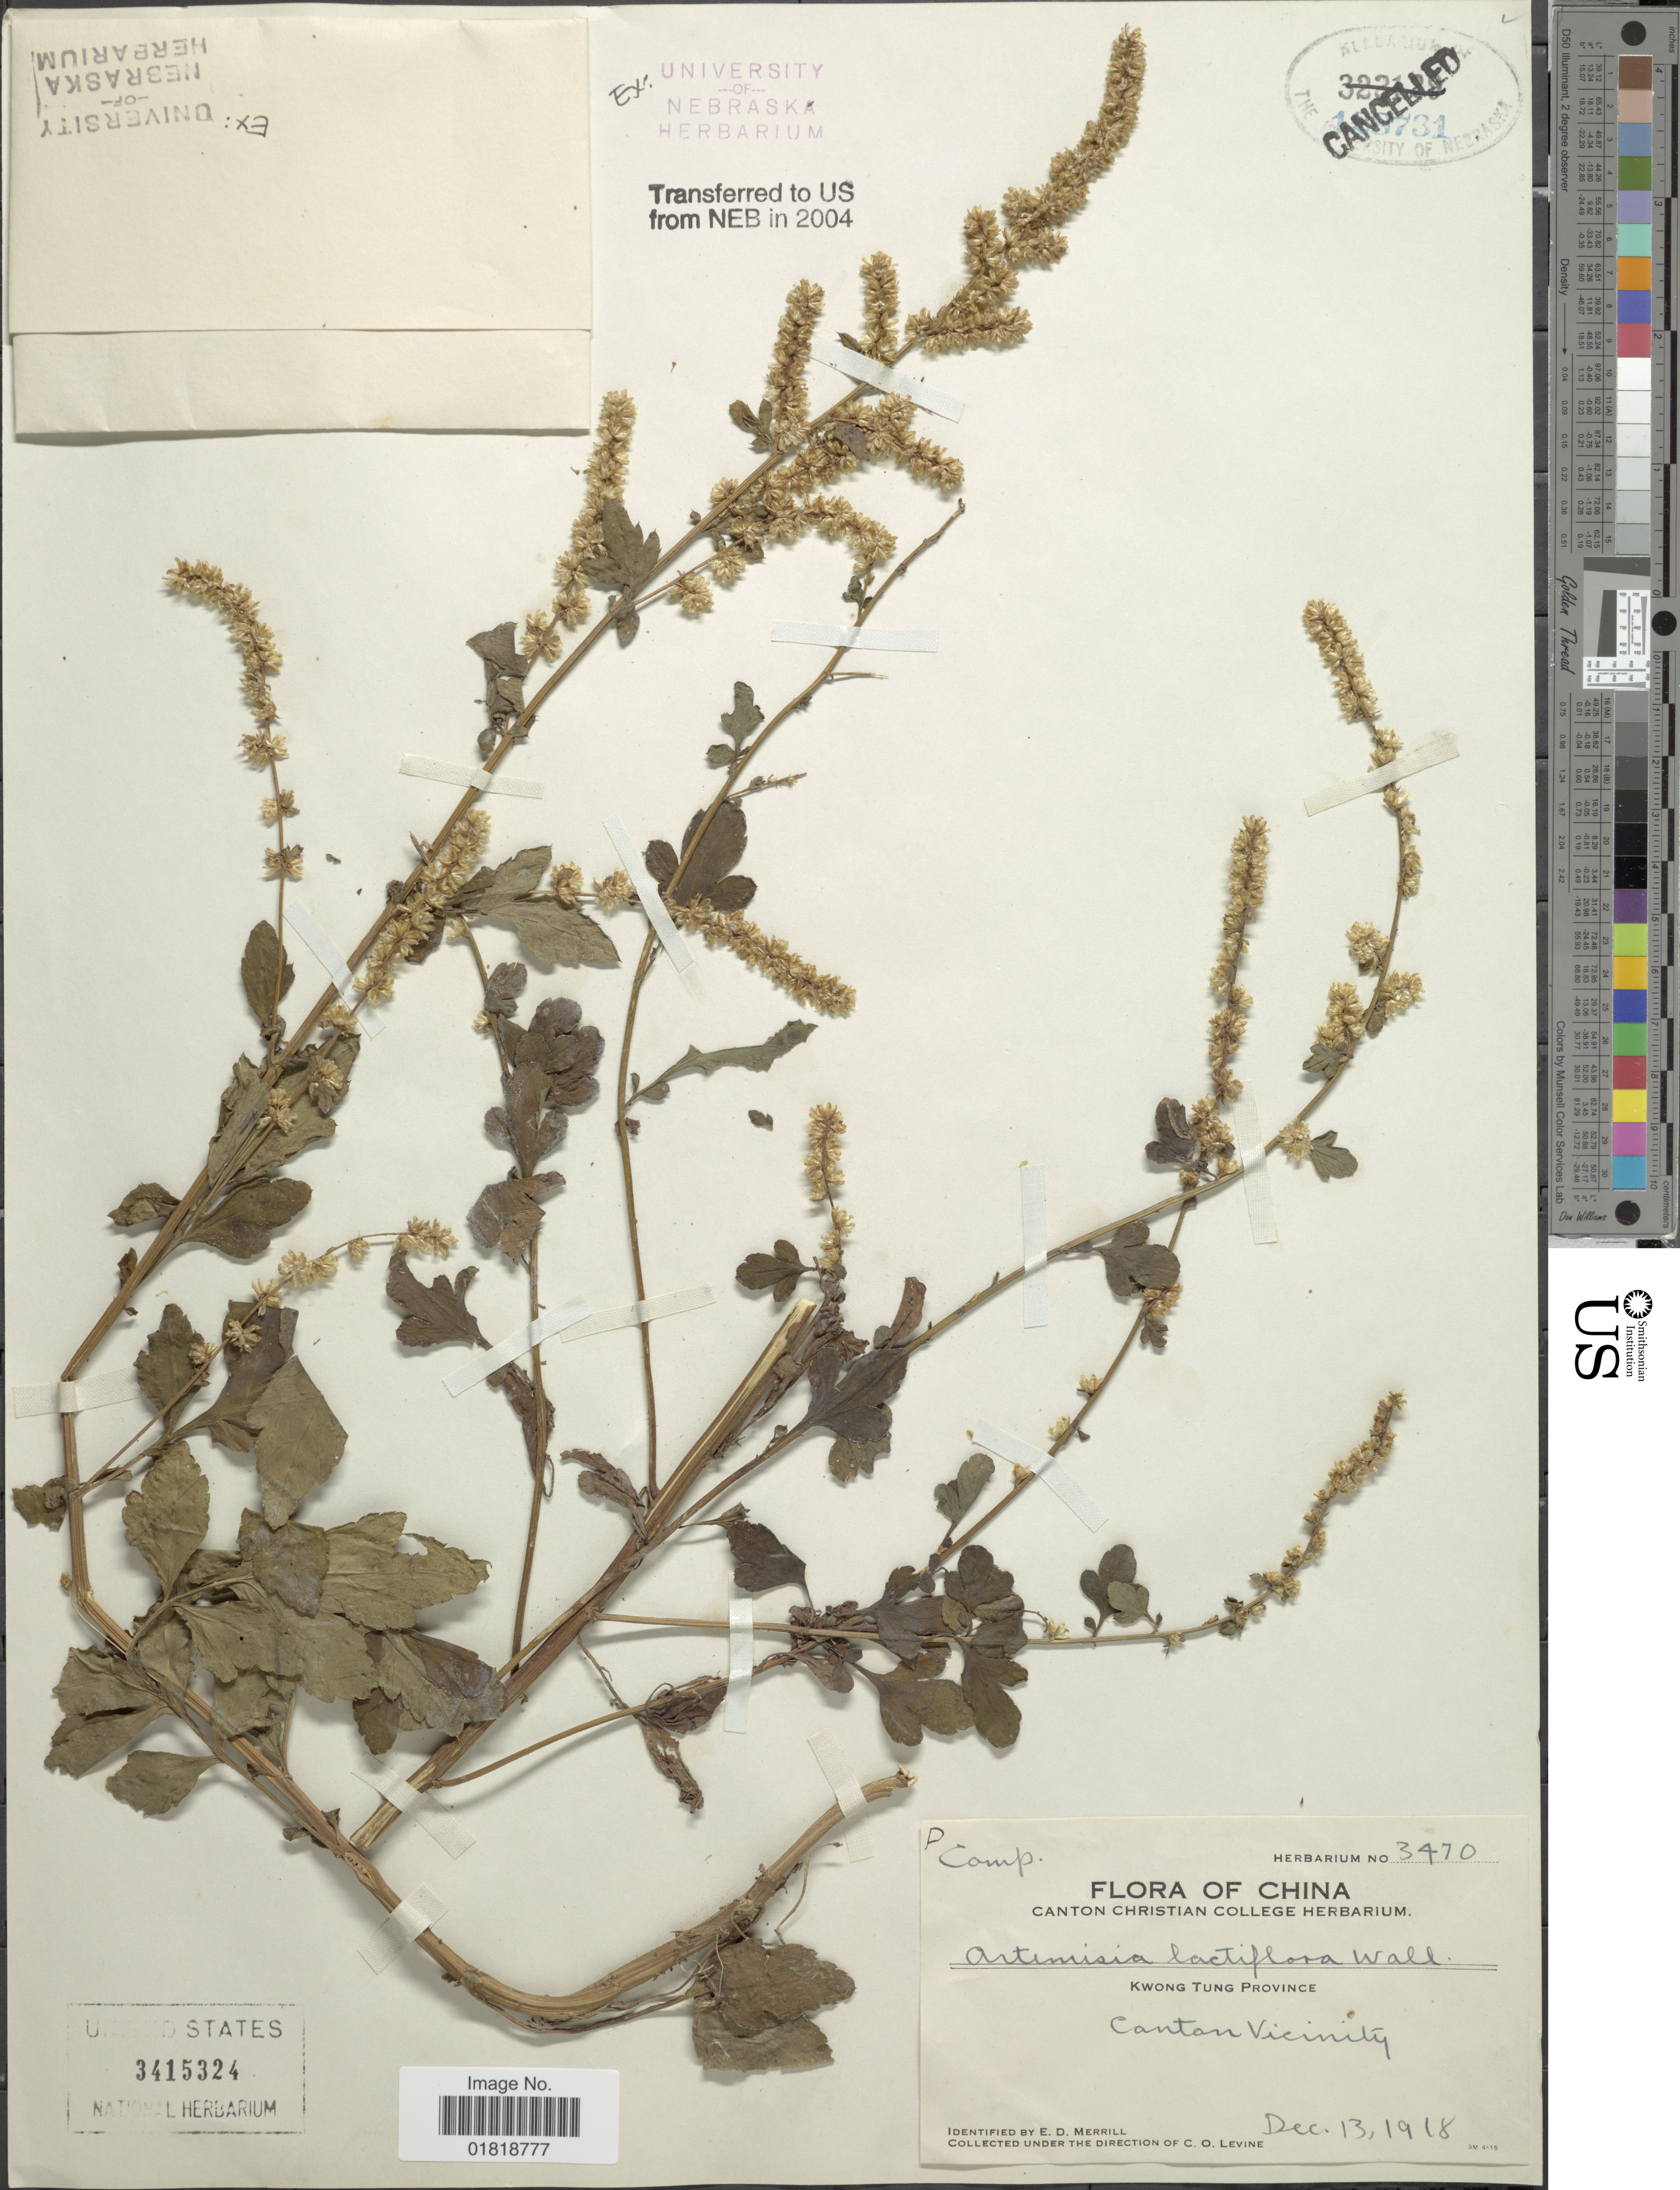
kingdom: Plantae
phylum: Tracheophyta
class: Magnoliopsida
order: Asterales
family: Asteraceae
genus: Artemisia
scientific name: Artemisia lactiflora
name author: Wall. ex DC.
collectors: C. O. Levine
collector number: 3470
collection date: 1918-12-13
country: China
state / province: Guangdong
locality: Kwong Tung Province, Canton Vicinity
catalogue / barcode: US 3415324